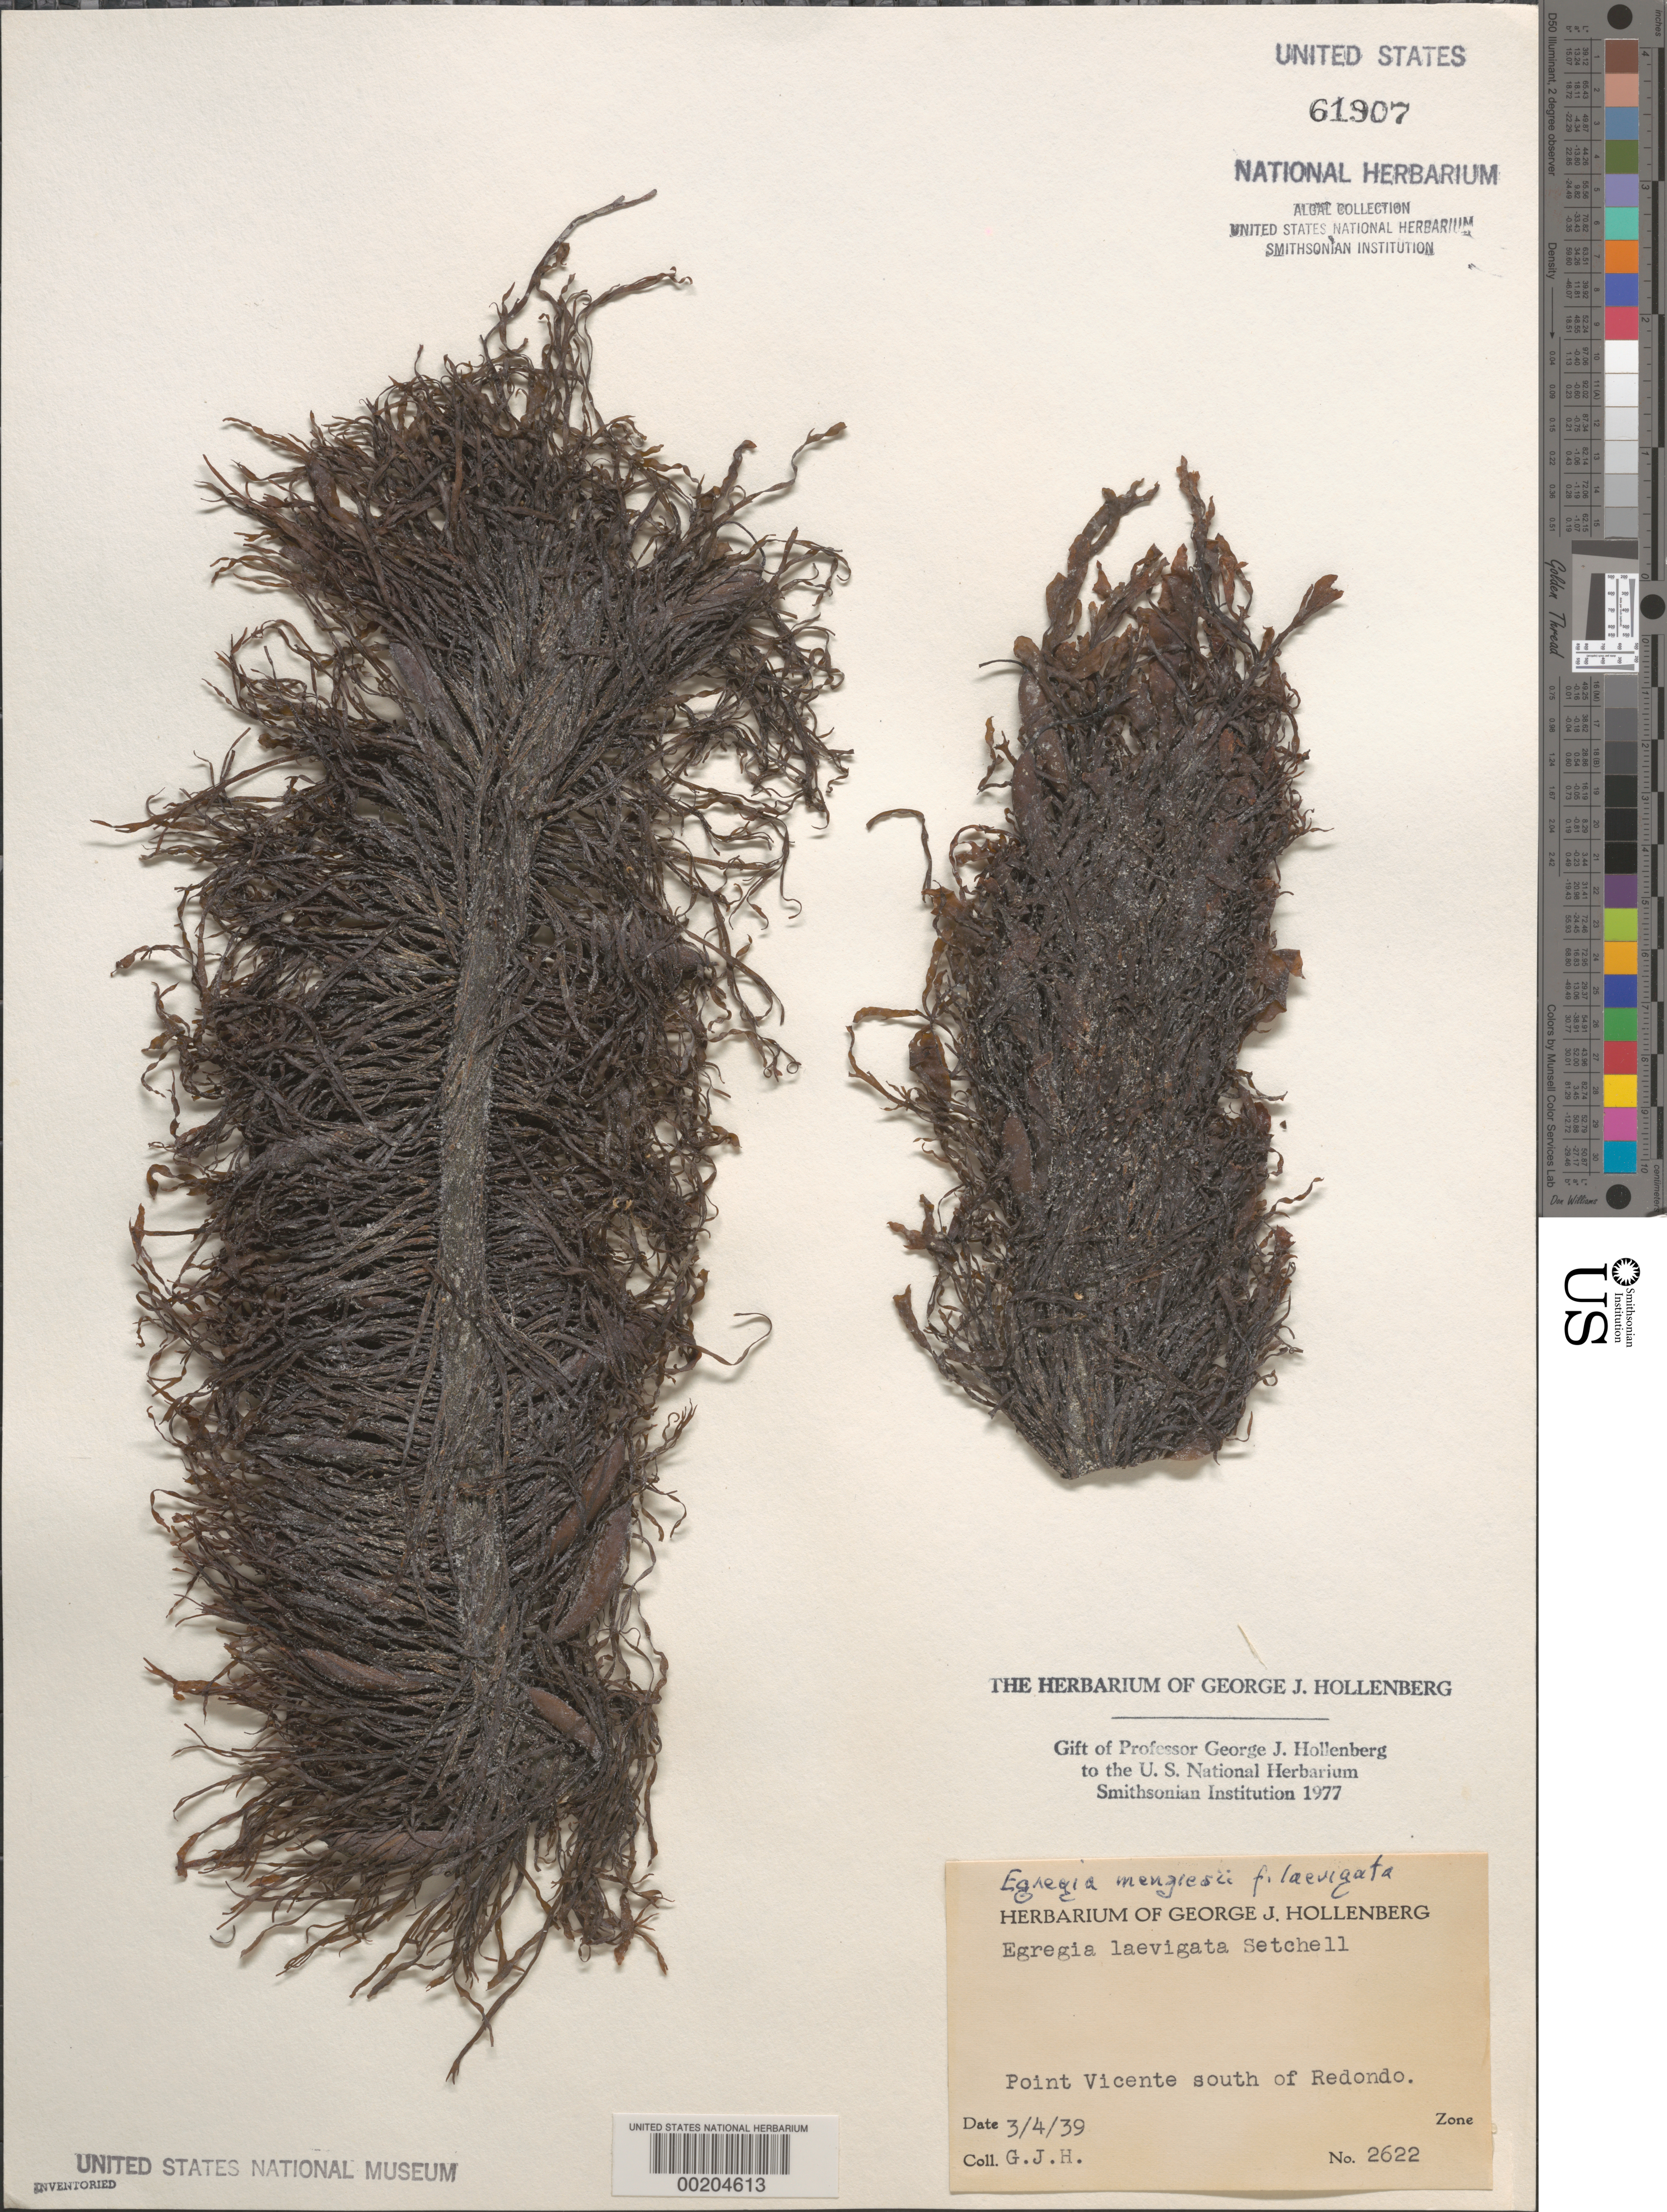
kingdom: Chromista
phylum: Ochrophyta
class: Phaeophyceae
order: Laminariales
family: Lessoniaceae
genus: Egregia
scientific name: Egregia menziesii f. laevigata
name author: (Setch.)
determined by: Hollenberg, George J.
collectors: G. Hollenberg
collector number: GJH 2622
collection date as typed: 04 Mar 1939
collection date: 1939-03-04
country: United States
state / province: California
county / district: Los Angeles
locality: Point Vicente, south of Redondo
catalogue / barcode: US 61907